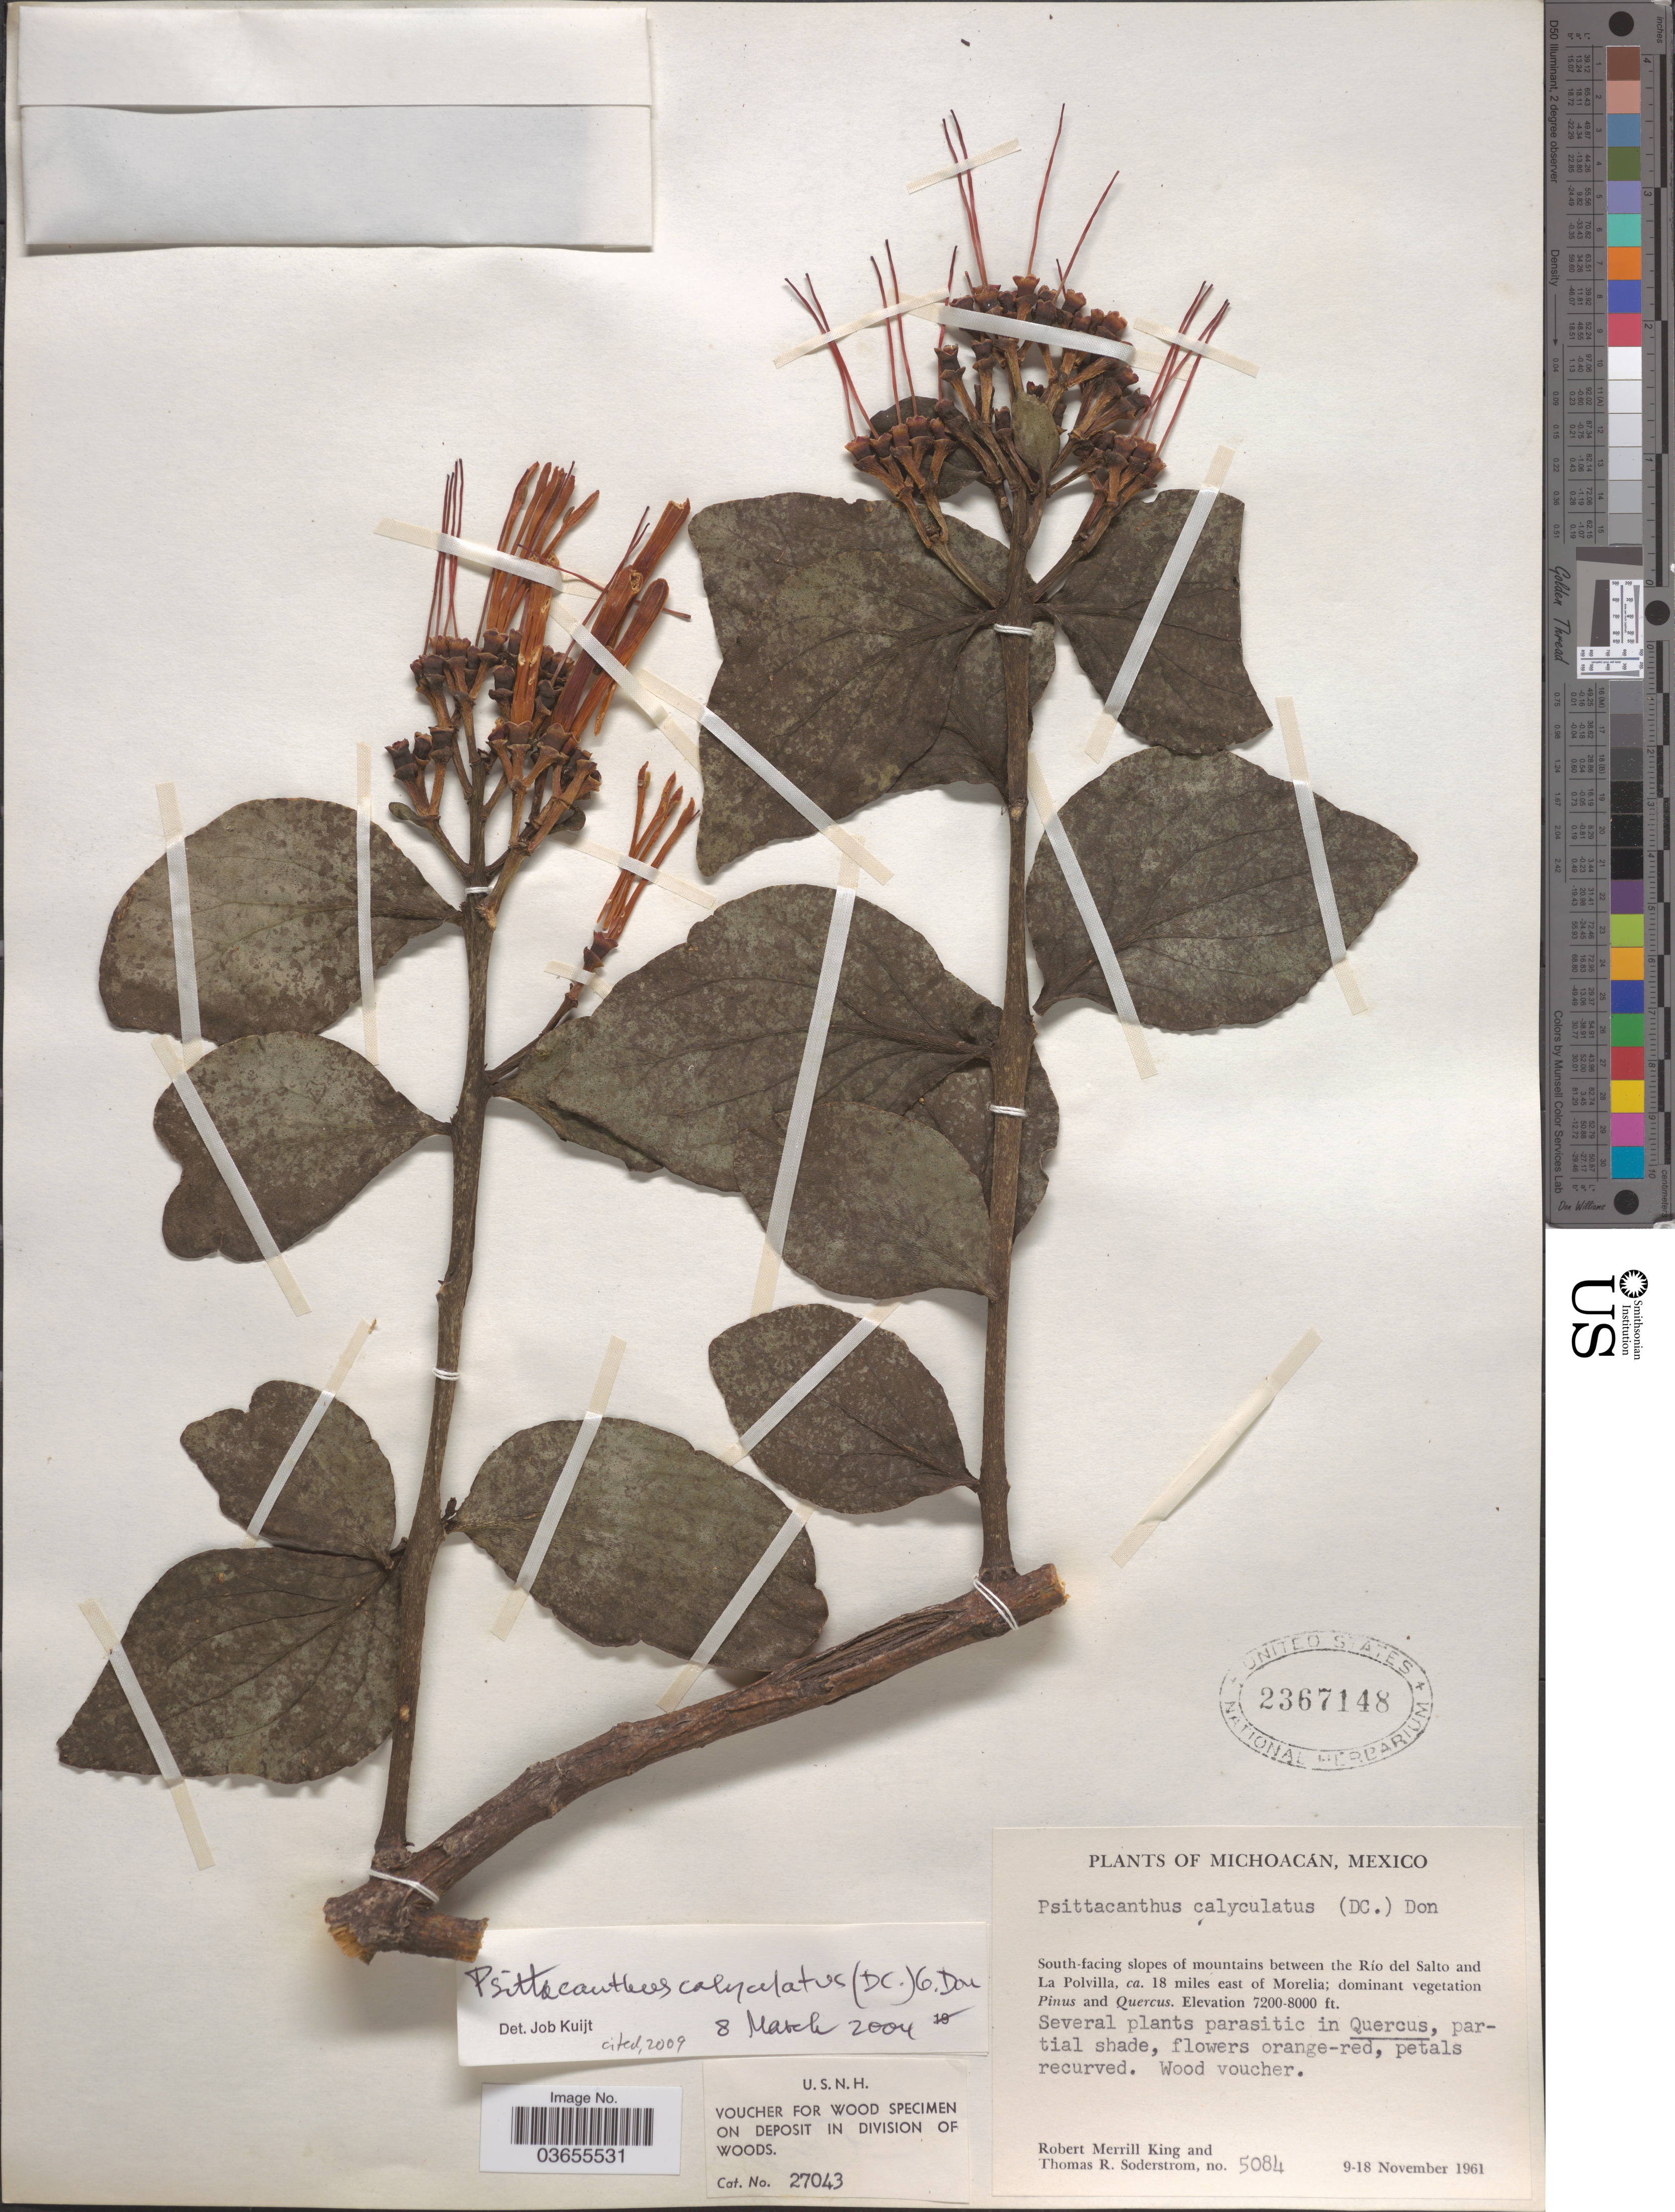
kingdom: Plantae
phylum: Tracheophyta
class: Magnoliopsida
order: Santalales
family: Loranthaceae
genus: Psittacanthus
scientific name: Psittacanthus calyculatus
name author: (DC.) G. Don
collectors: R. M. King & T. R. Soderstrom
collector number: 5084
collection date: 1961-11-09/1961-11-18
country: Mexico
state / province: Michoacán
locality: South-facing slopes of mountains between the Río del Salto and La Polvilla, ca. 18 miles east of Morelia.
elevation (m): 2195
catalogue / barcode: US 2367148